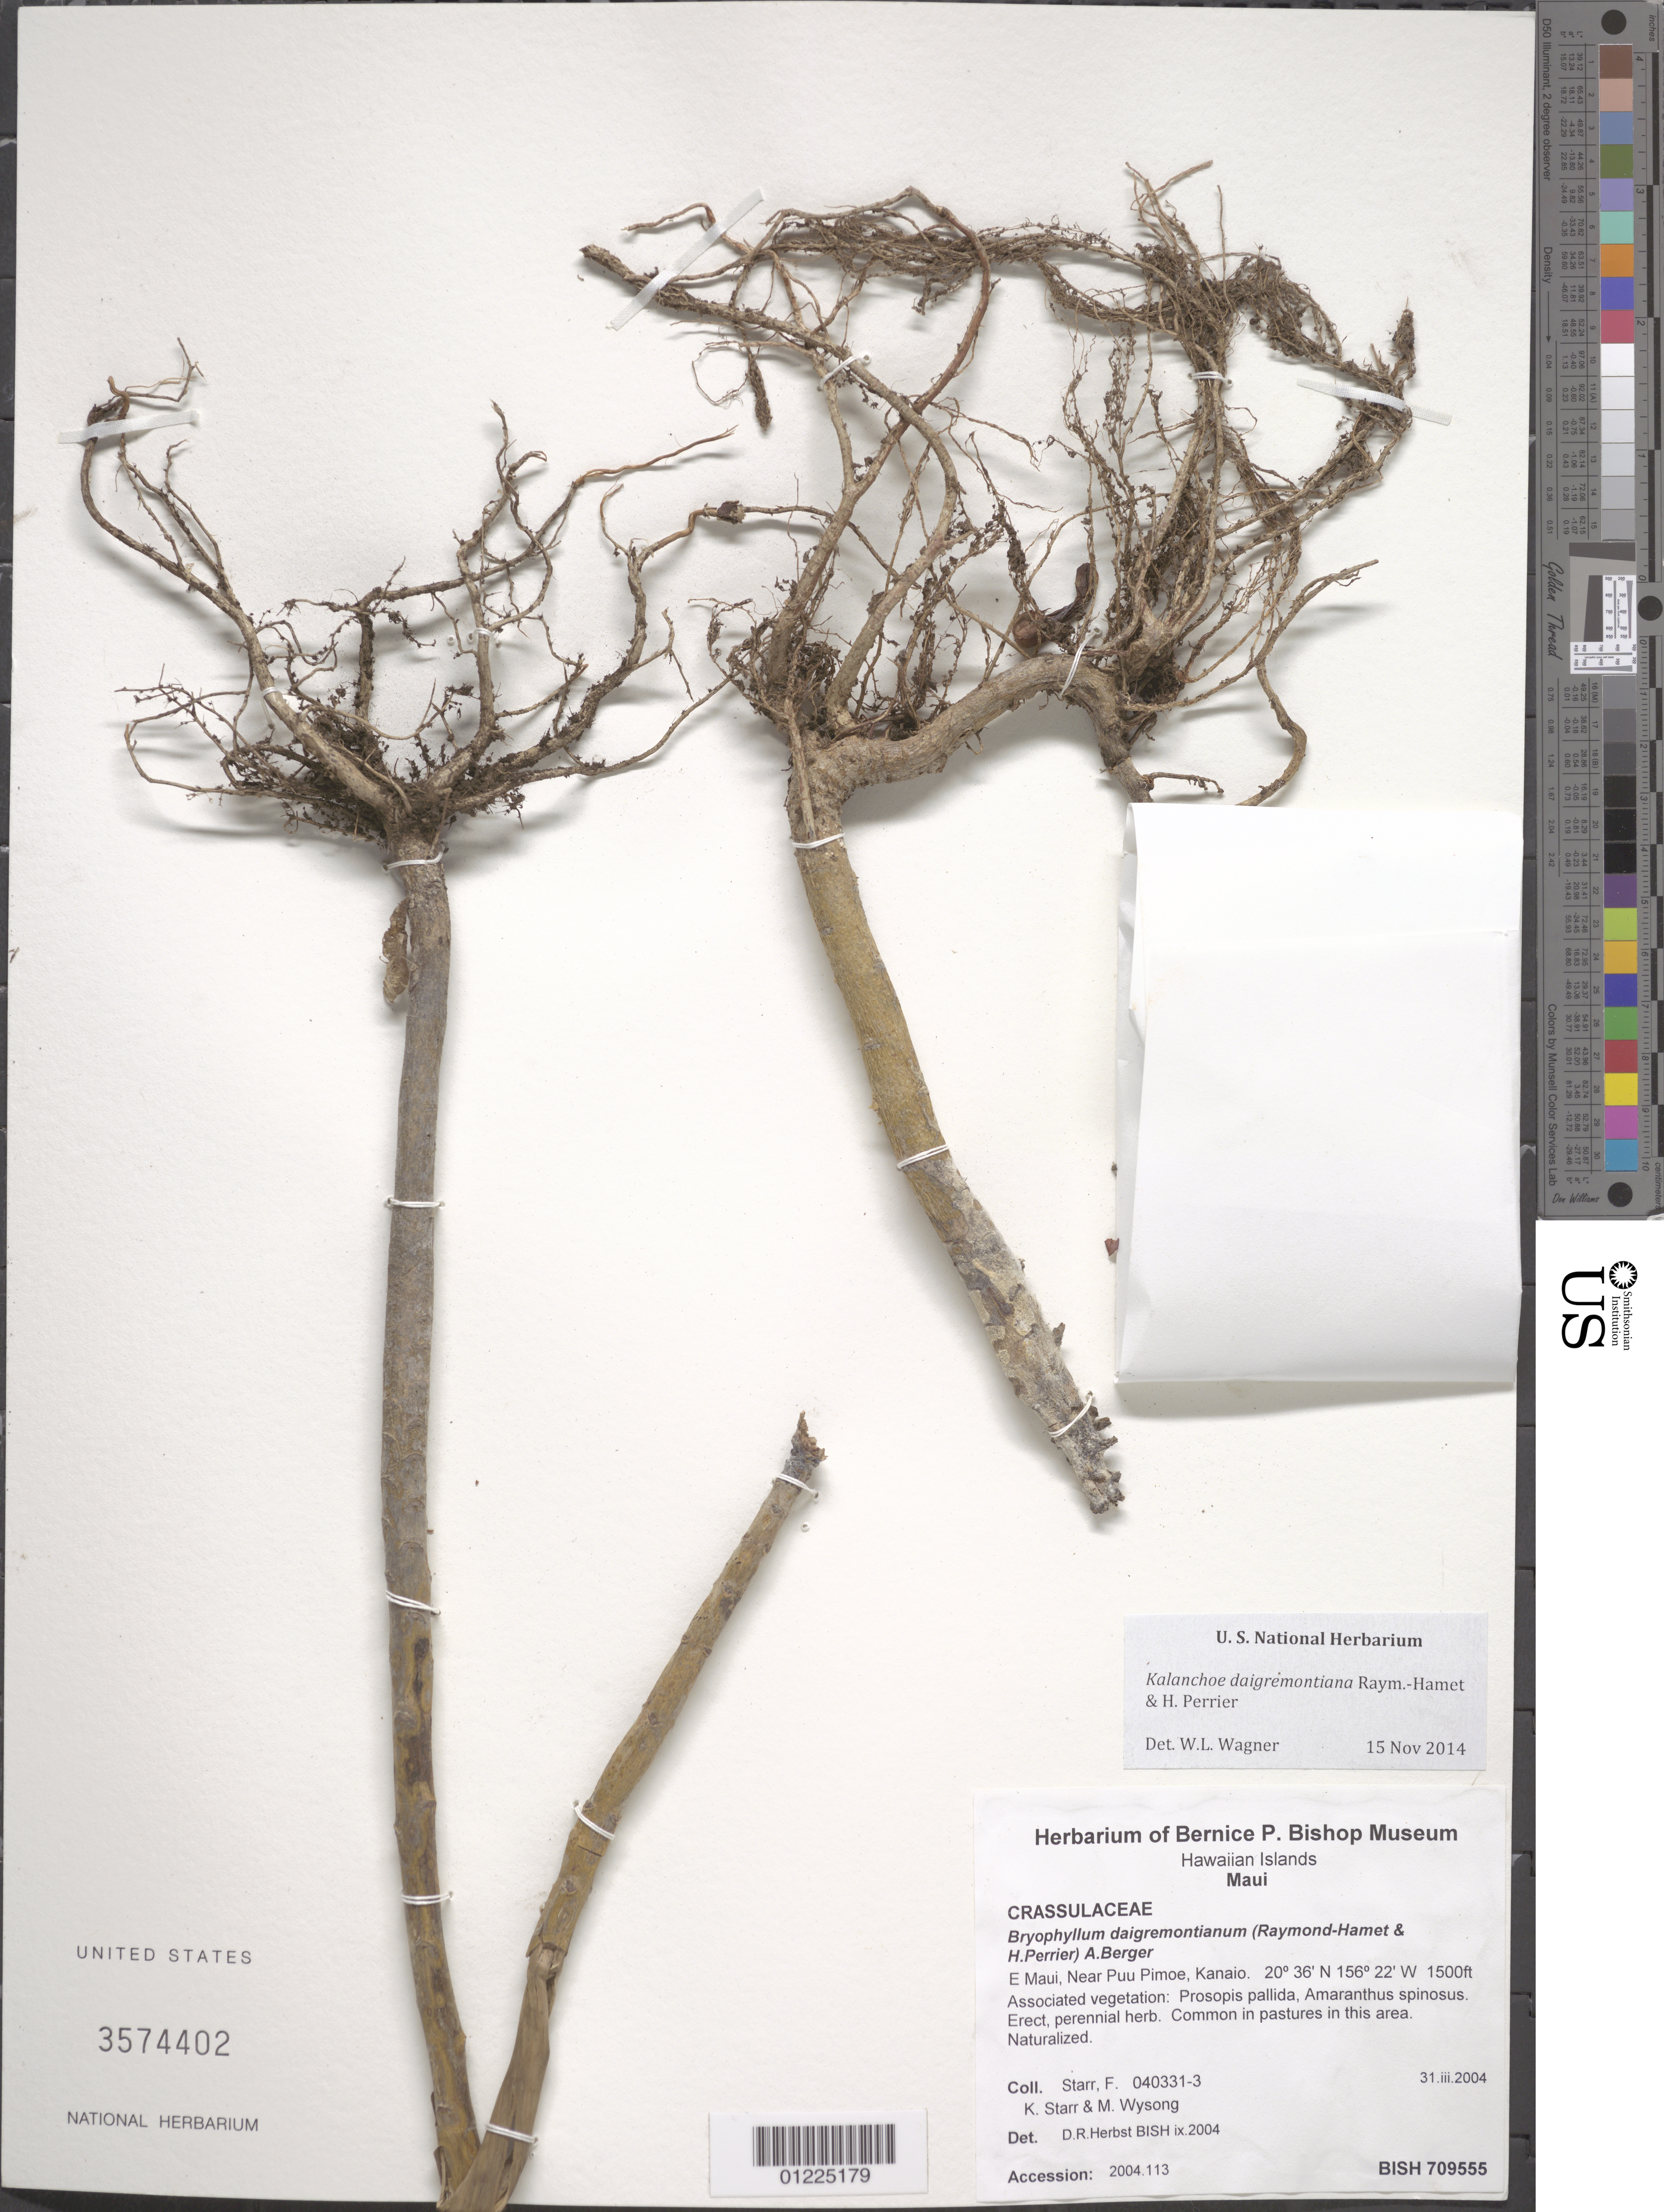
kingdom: Plantae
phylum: Tracheophyta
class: Magnoliopsida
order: Saxifragales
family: Crassulaceae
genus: Kalanchoe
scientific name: Kalanchoe x houghtonii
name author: D.B. Ward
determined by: Faccenda, K.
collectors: F. Starr, K. Starr & M. Wysong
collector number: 040331-3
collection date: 2004-03-31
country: United States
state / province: Hawaii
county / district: Maui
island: Maui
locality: E Maui, near Puu Pimoe, Kanaio.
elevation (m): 457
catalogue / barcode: US 3574402